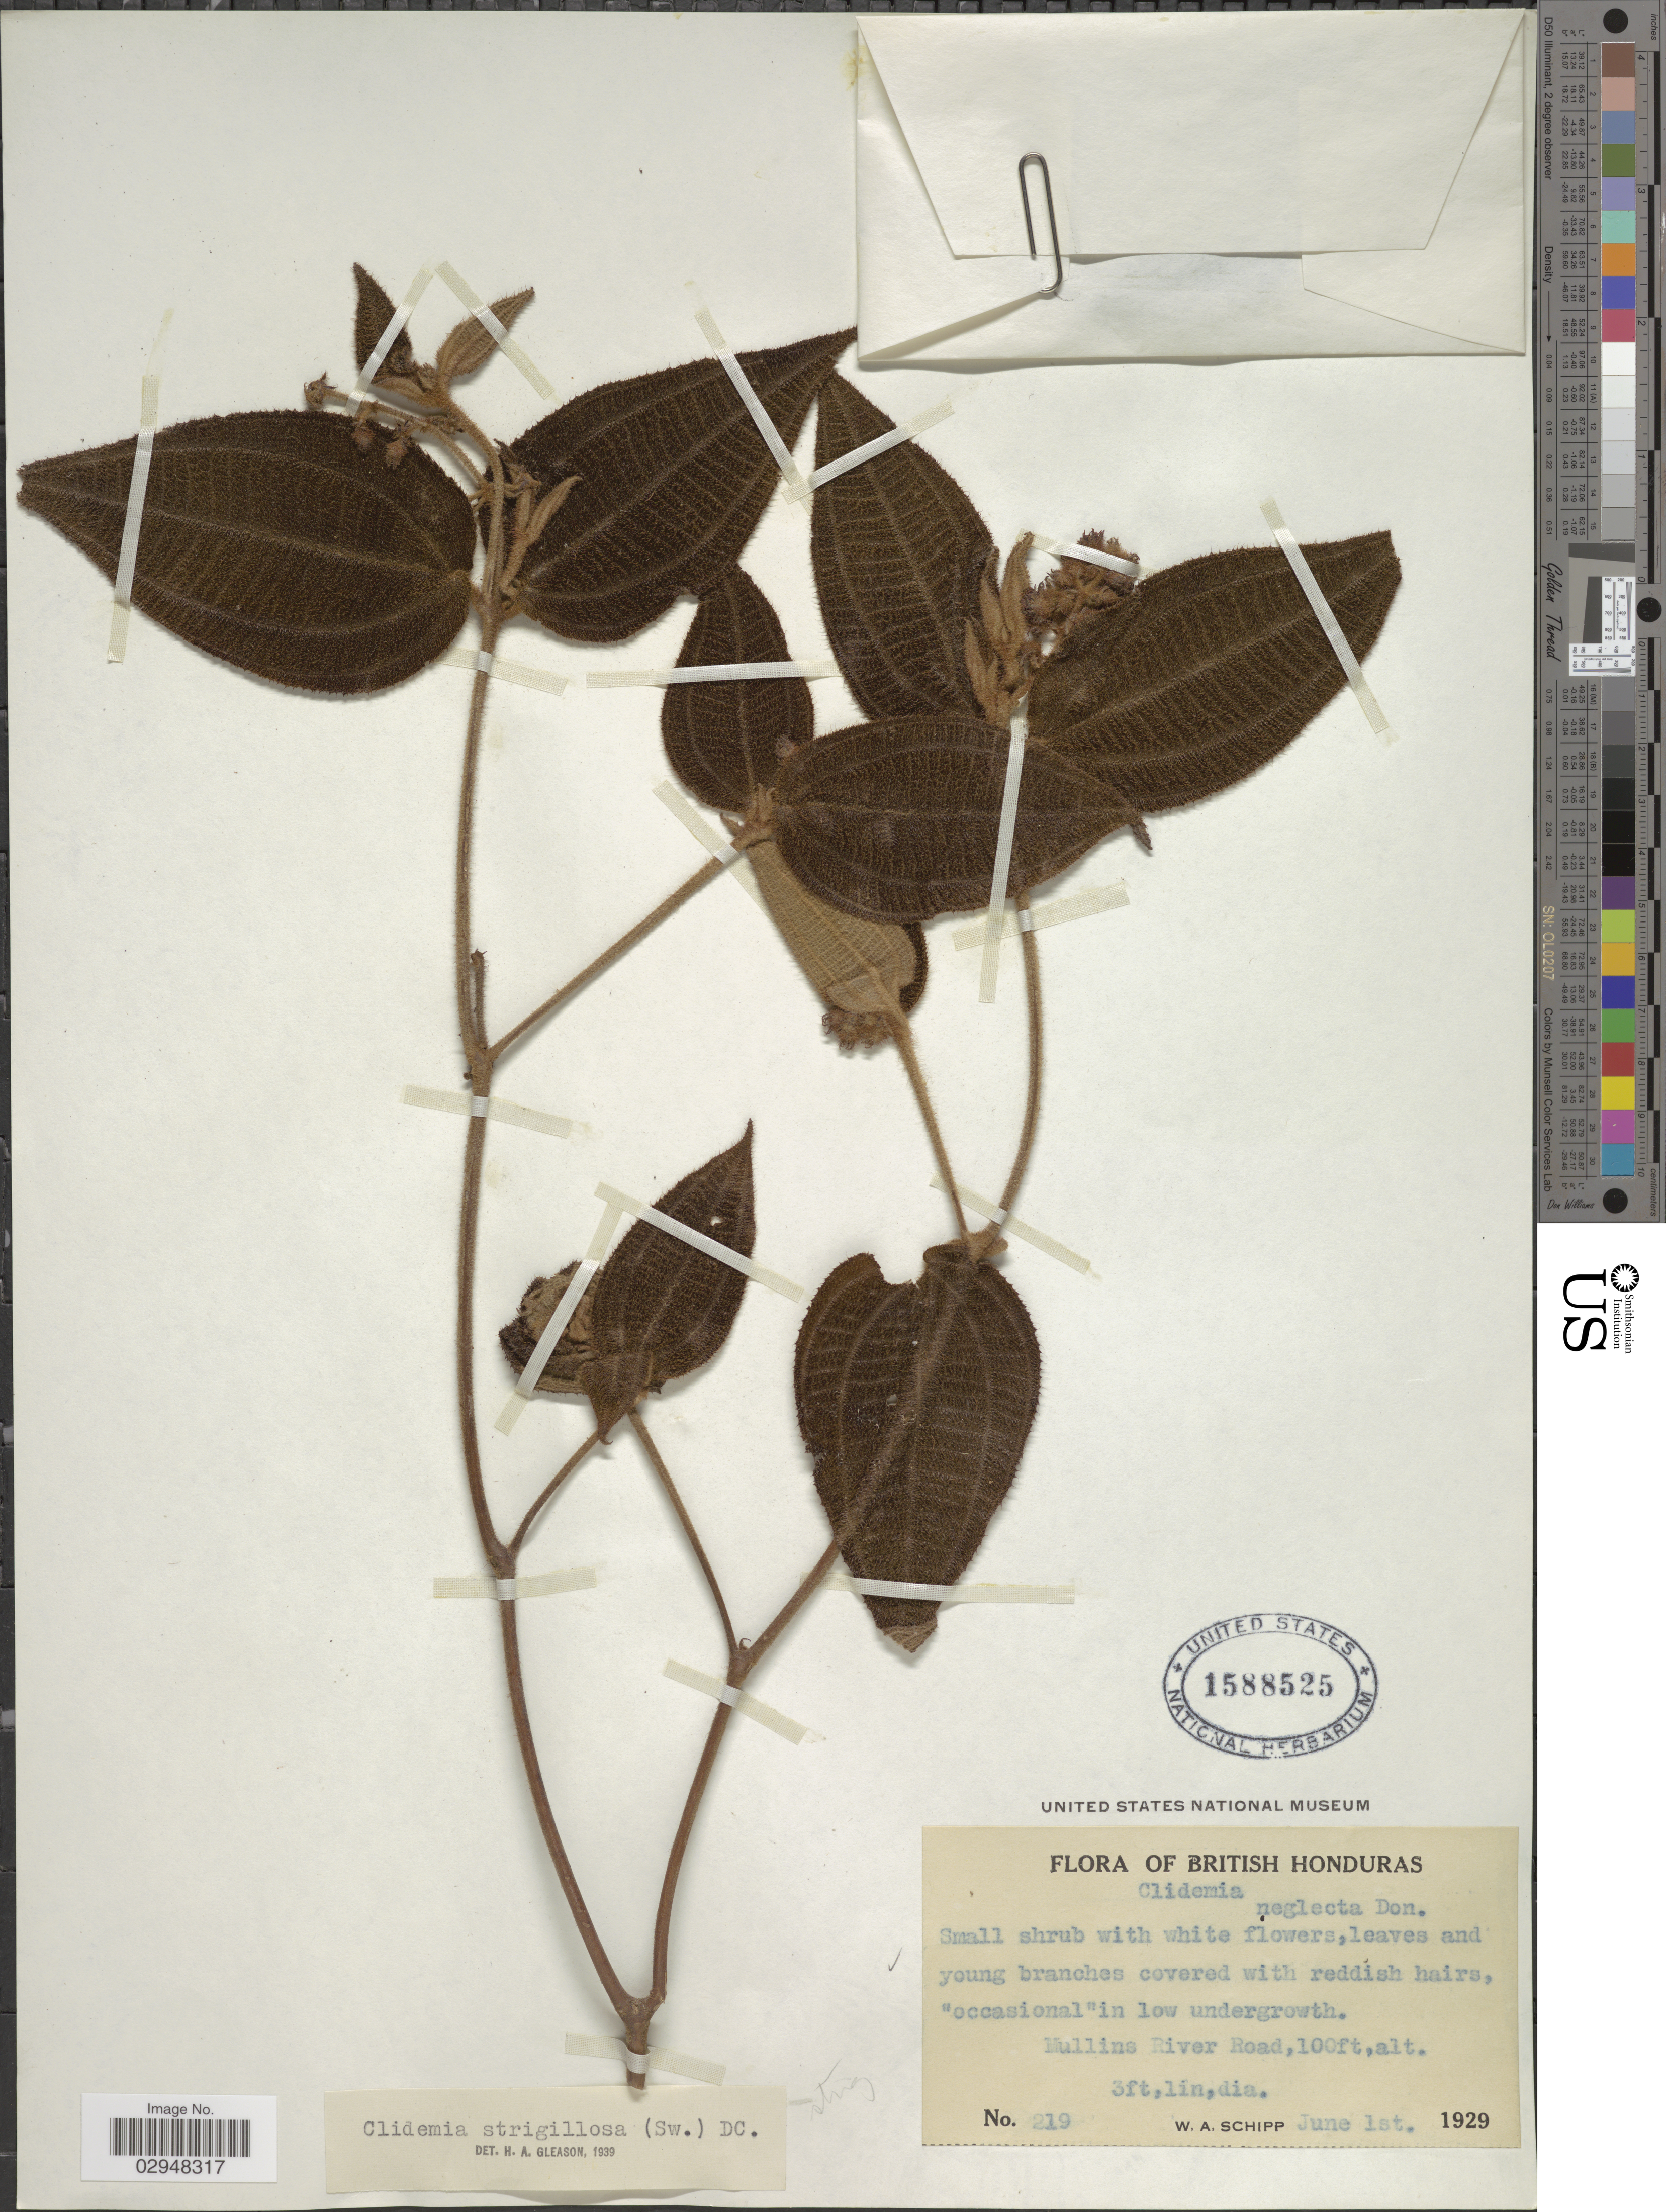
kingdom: Plantae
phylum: Tracheophyta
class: Magnoliopsida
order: Myrtales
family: Melastomataceae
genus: Clidemia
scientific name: Clidemia strigillosa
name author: (Sw.) DC.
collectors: W. Schipp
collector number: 219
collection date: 1929-06-01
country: Belize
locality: British Honduras, Mullins River Road.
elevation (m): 30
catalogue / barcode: US 1588525